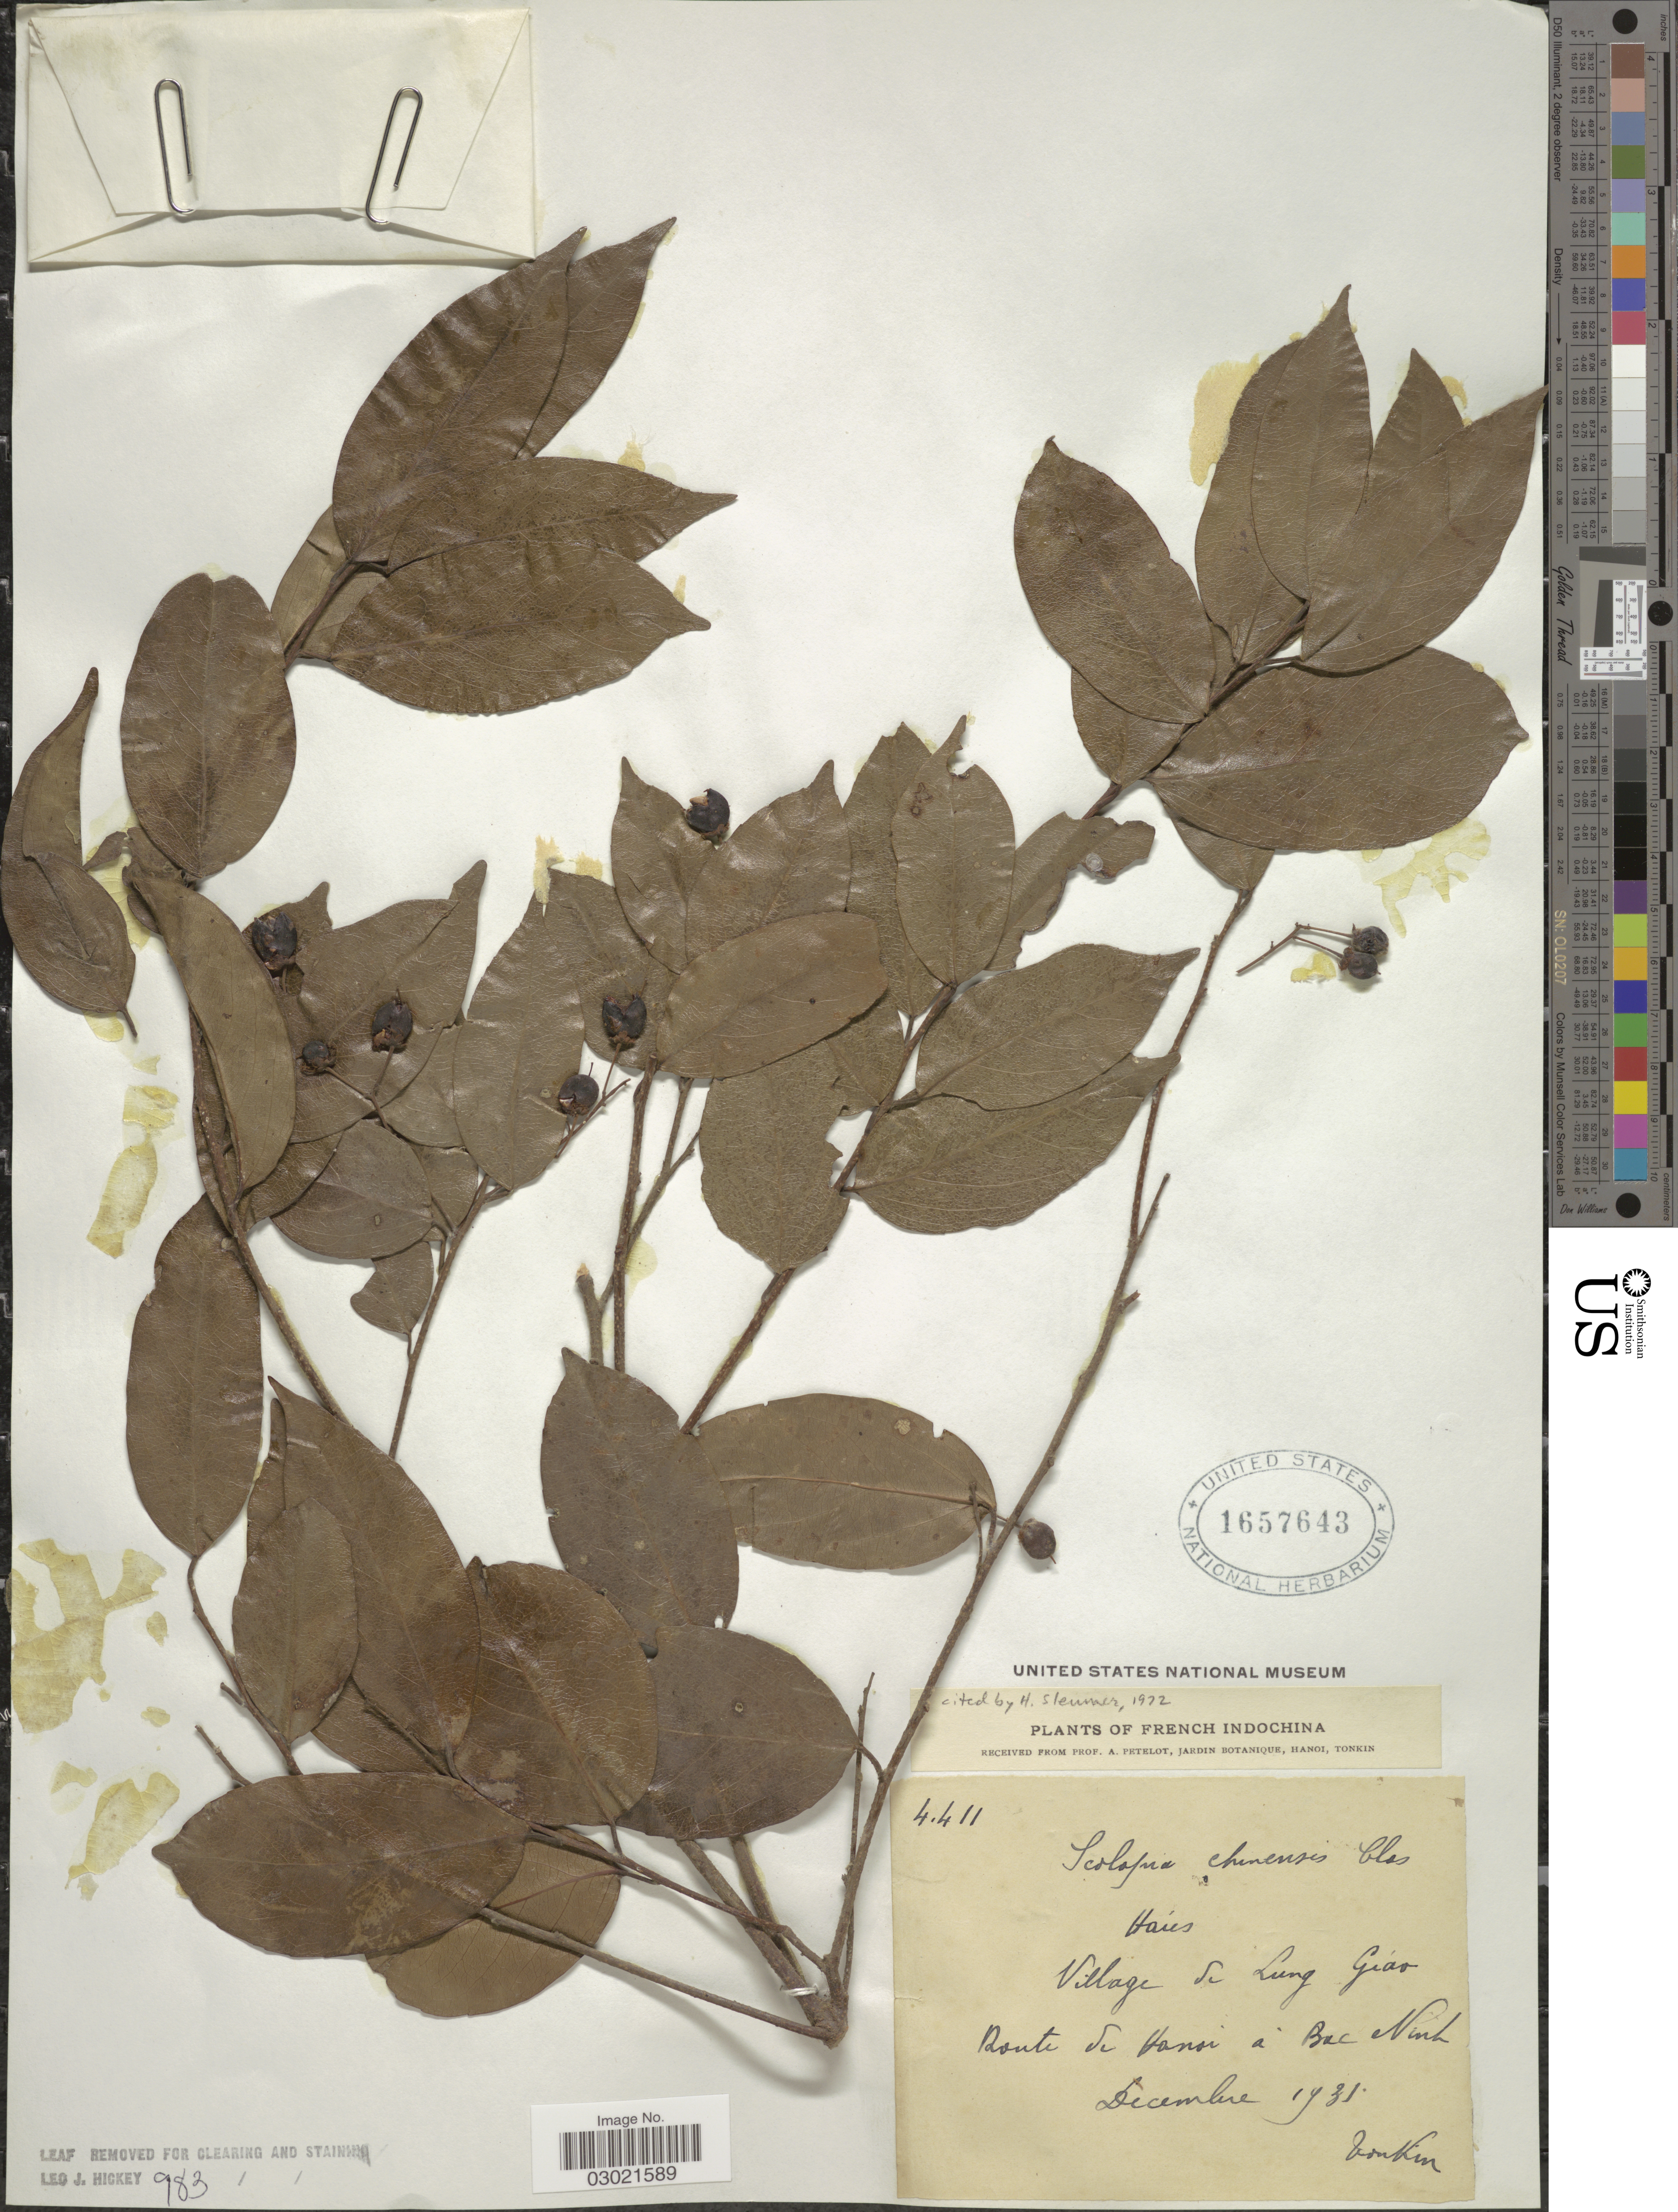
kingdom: Plantae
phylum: Tracheophyta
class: Magnoliopsida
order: Malpighiales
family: Salicaceae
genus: Scolopia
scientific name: Scolopia chinensis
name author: (Lour.) Clos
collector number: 4411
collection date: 1931-12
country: Vietnam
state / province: Bac Ninh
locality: French Indochina. Village de Lung Giao. Route de Hansi á Bac Ninh.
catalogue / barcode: US 1657643